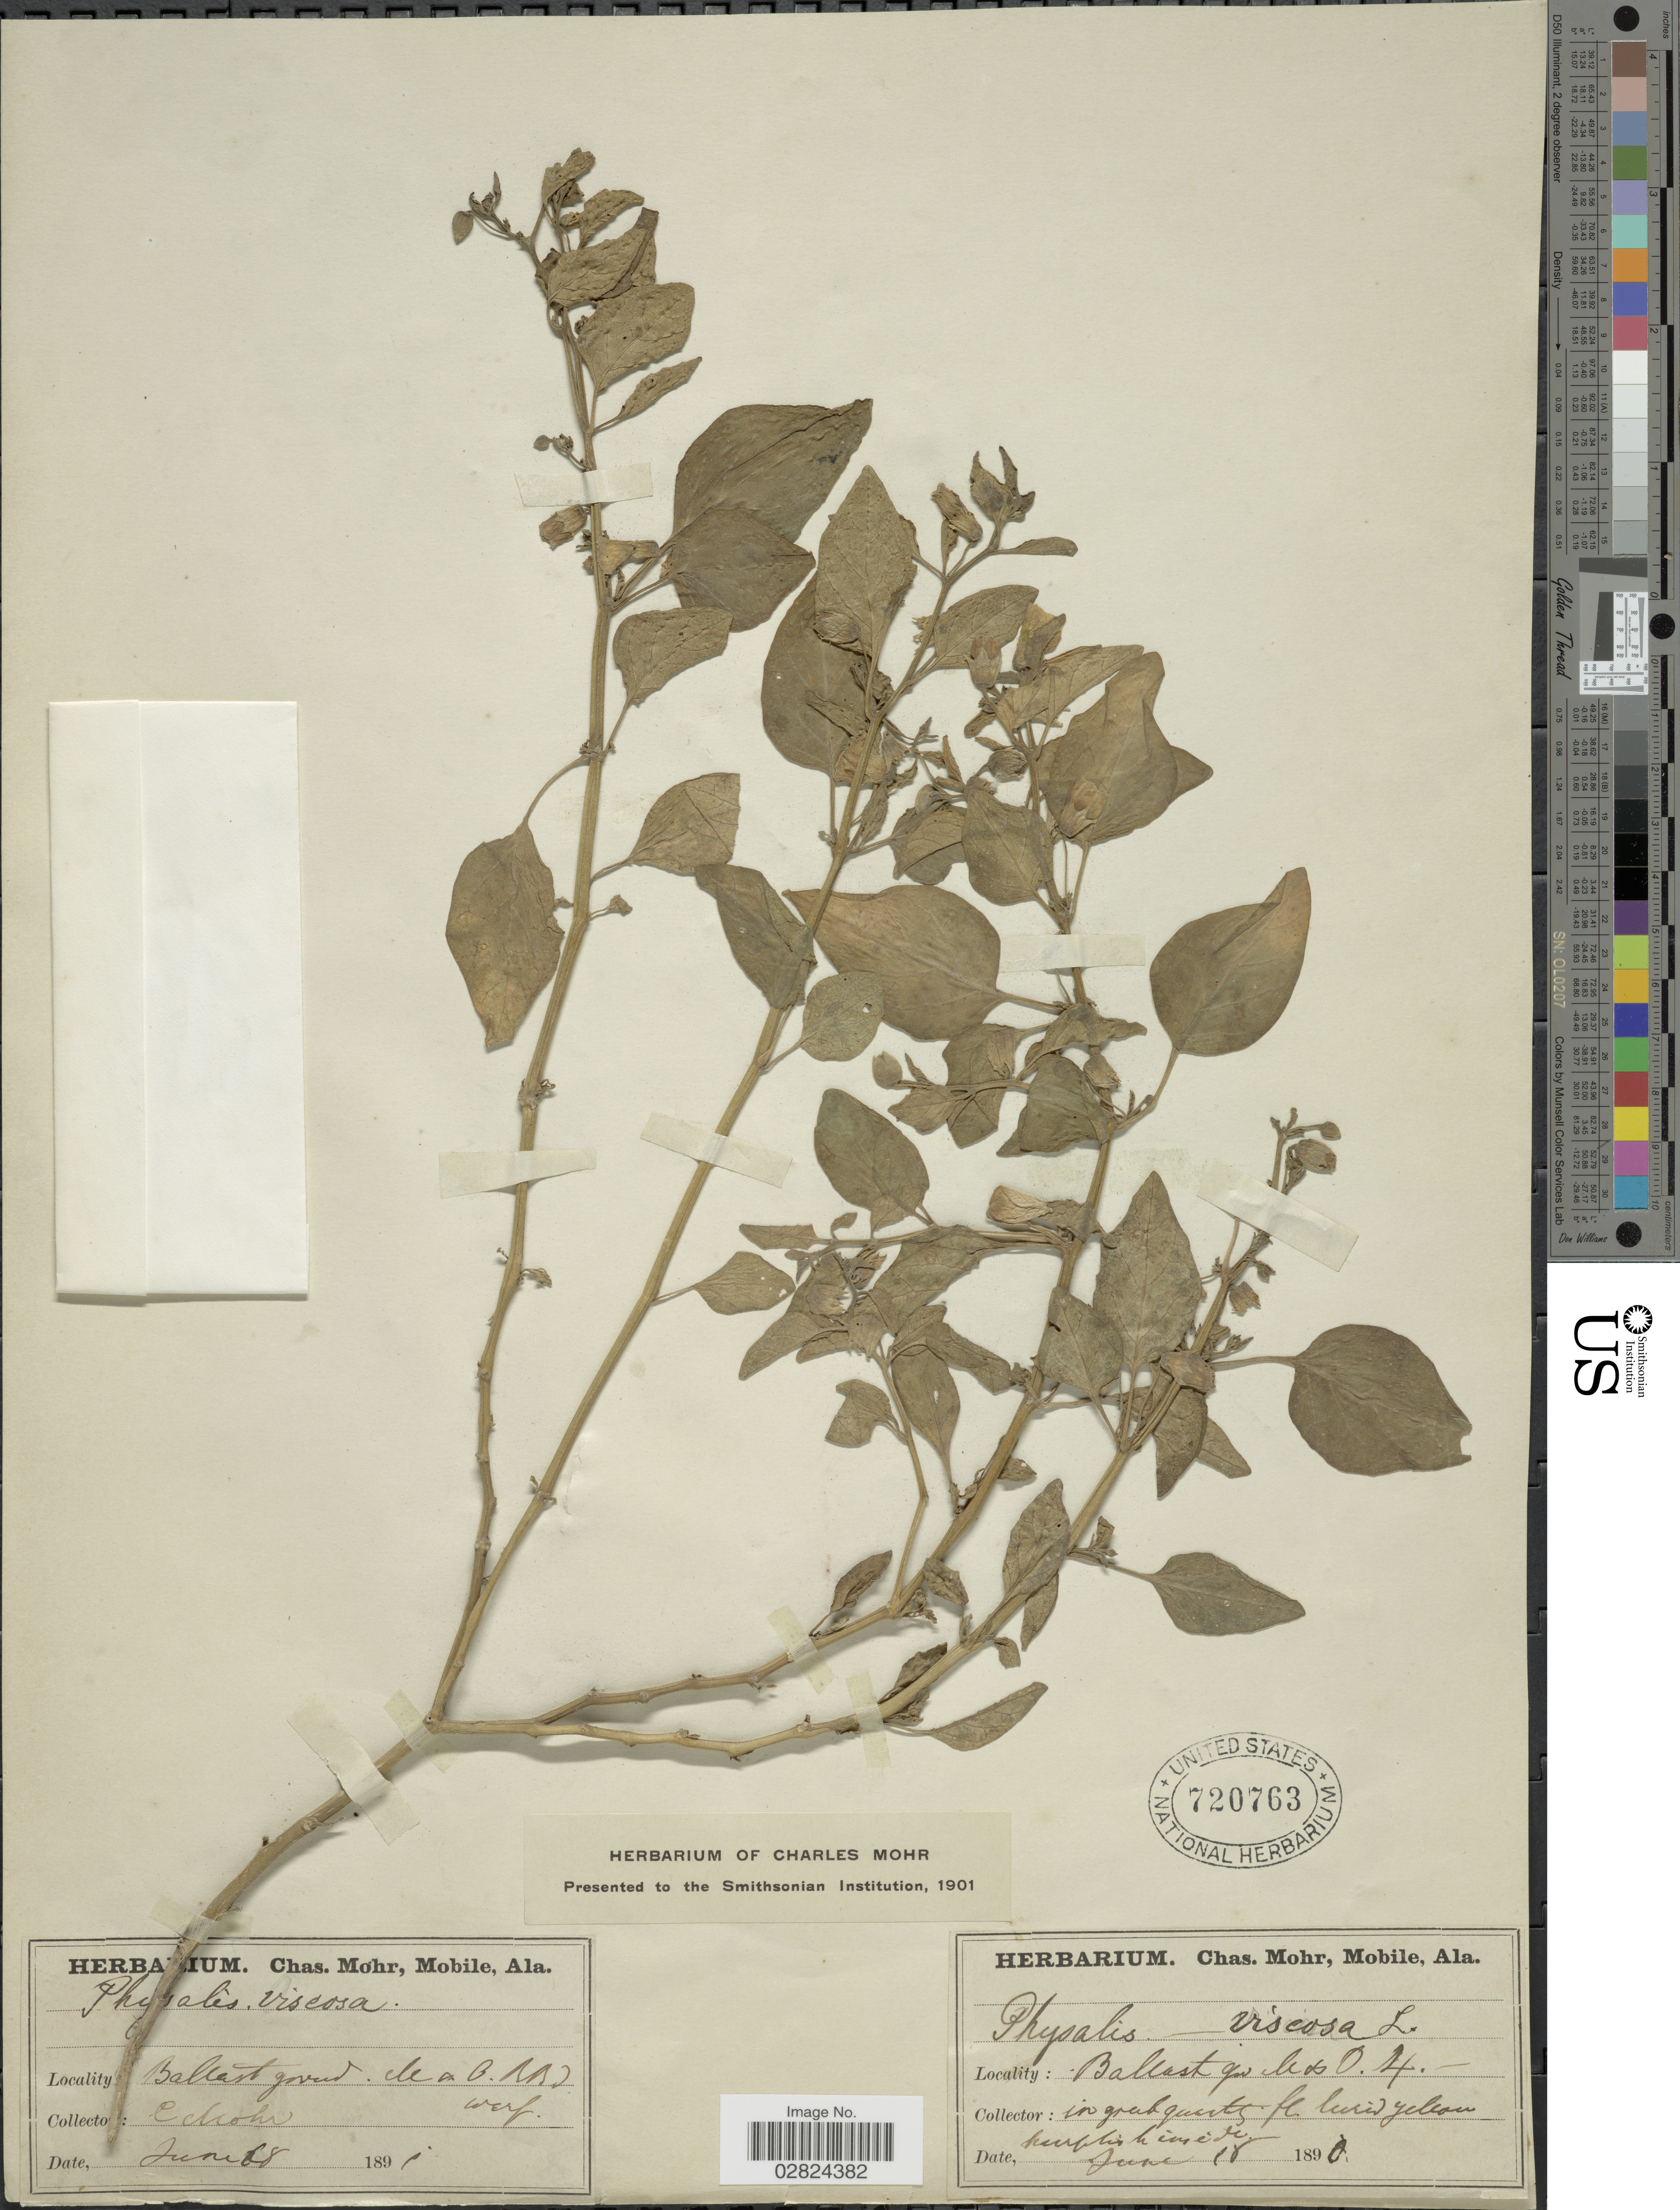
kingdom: Plantae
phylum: Tracheophyta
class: Magnoliopsida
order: Solanales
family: Solanaceae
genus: Physalis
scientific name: Physalis viscosa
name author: L.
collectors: Mohr, C. T. (herbarium)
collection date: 1890-06-18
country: United States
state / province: Alabama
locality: Ballast ground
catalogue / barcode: US 720763